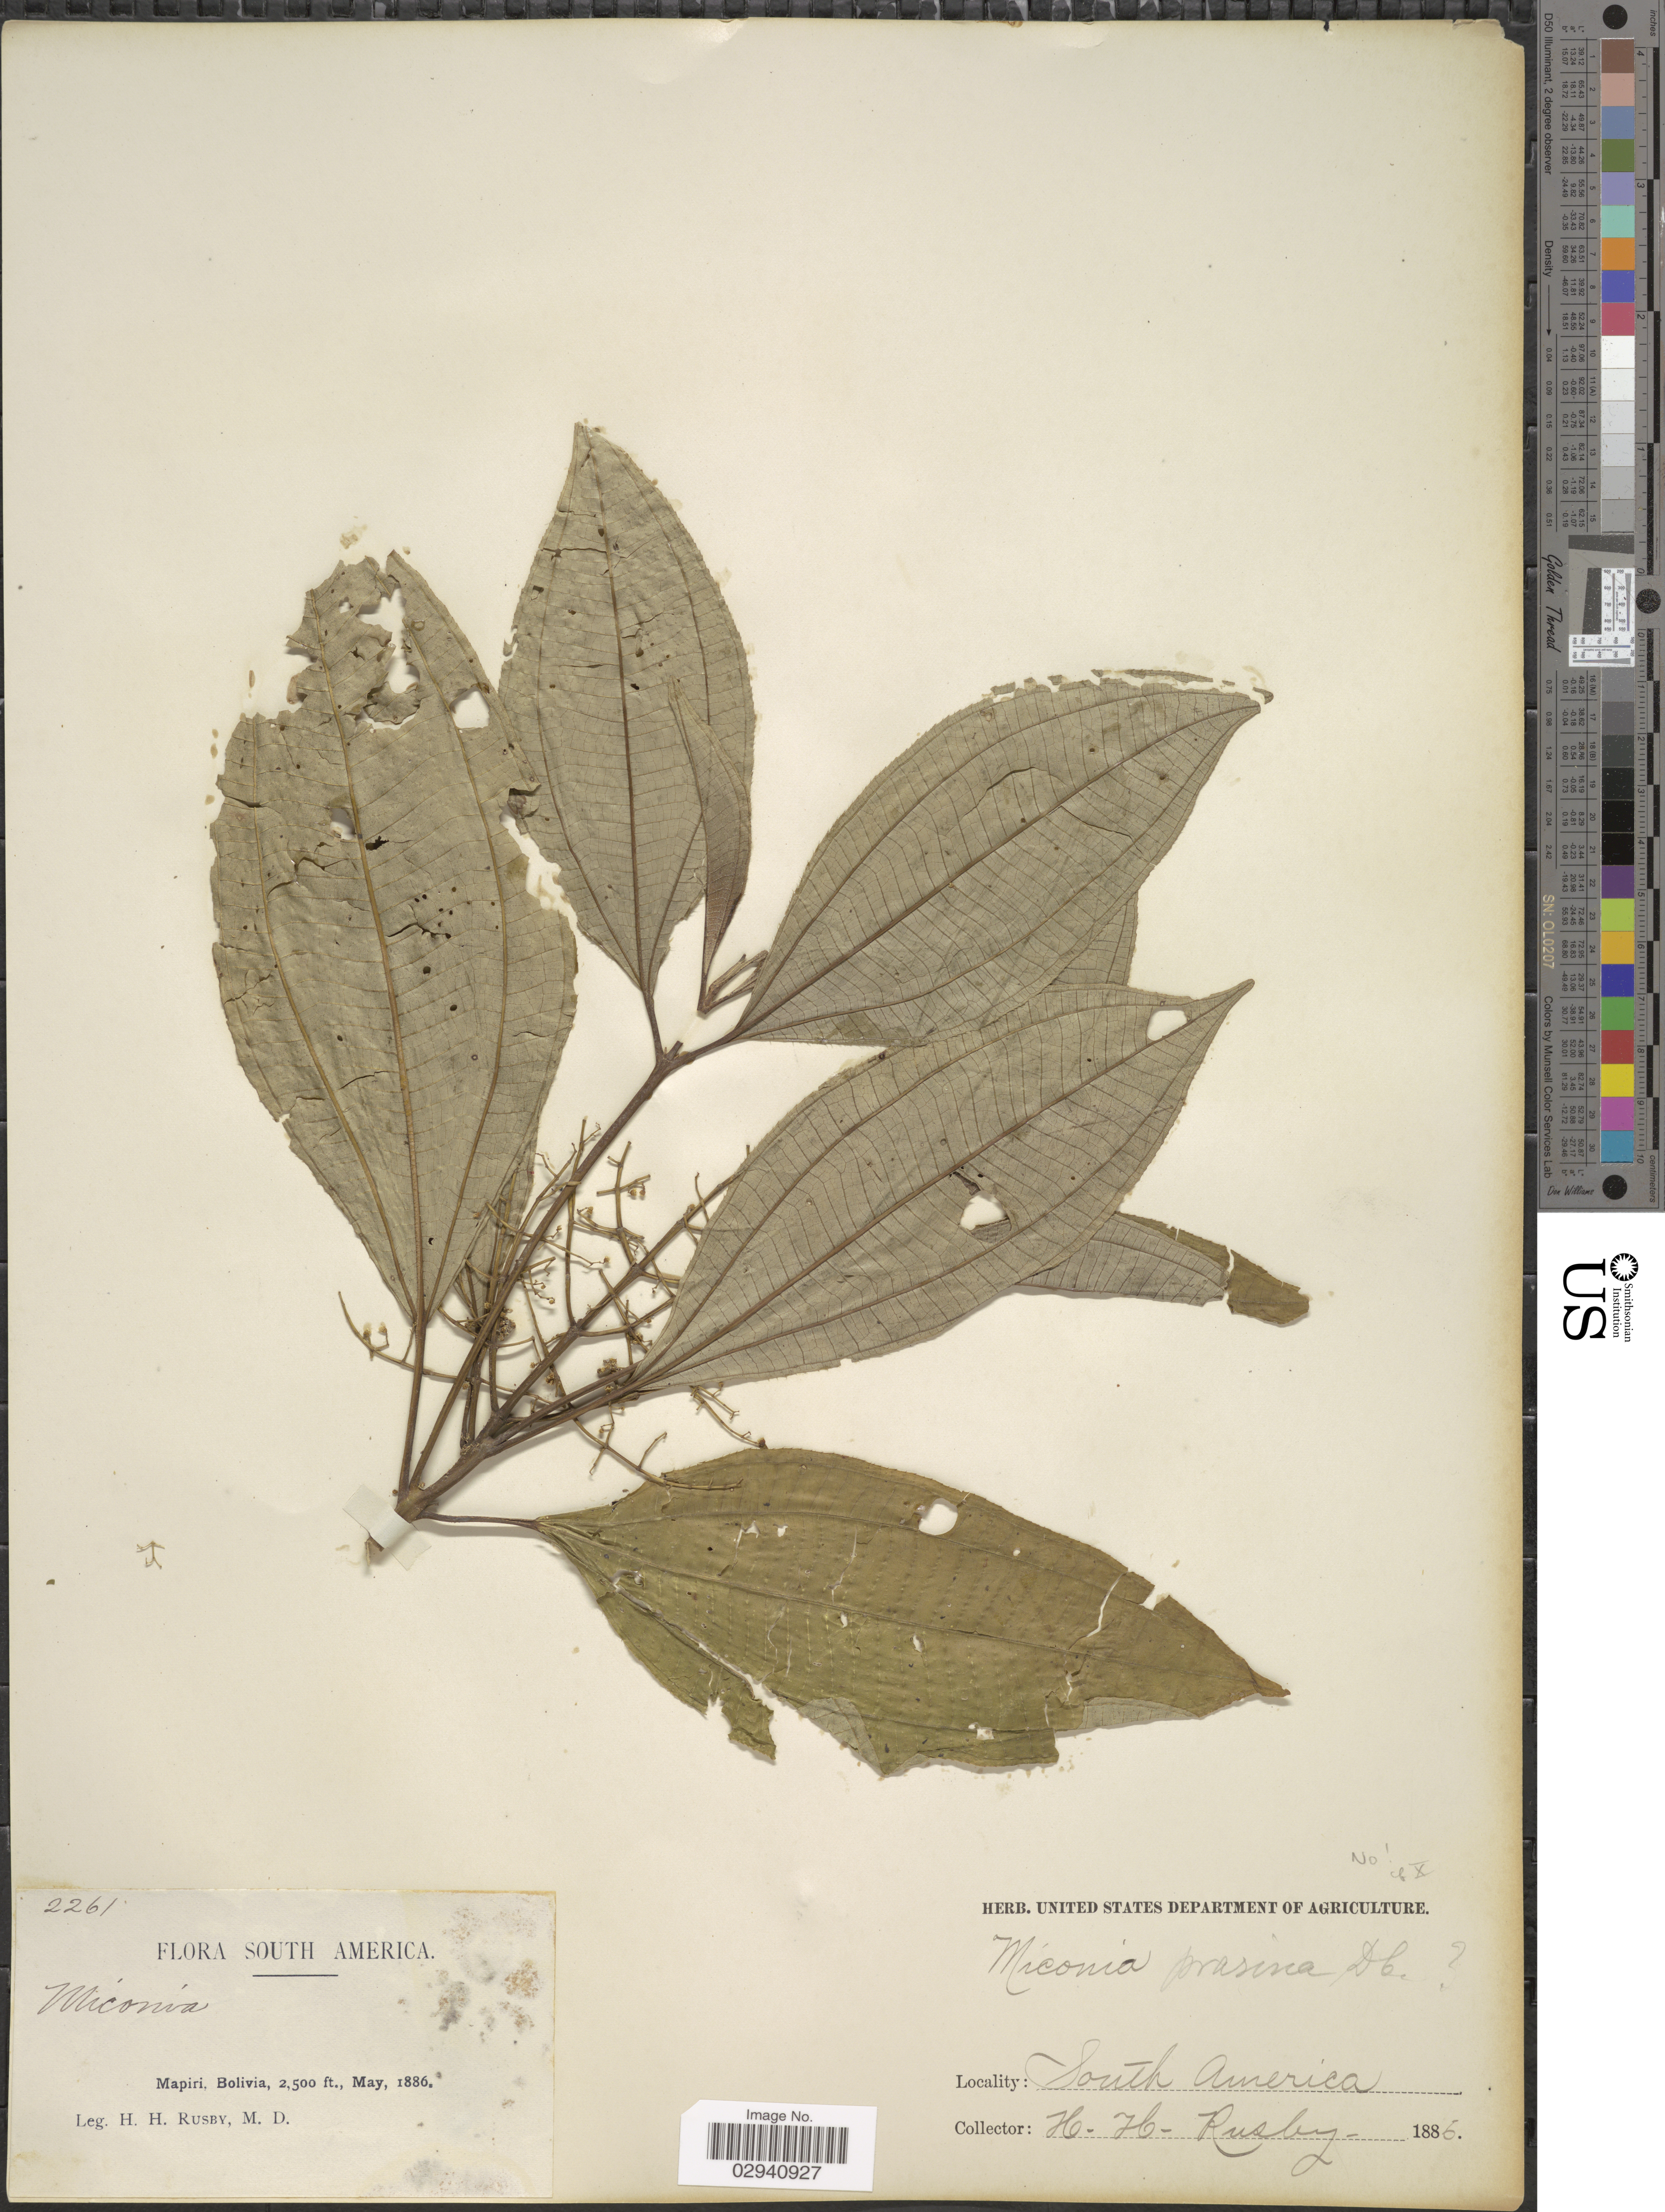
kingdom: Plantae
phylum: Tracheophyta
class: Magnoliopsida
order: Myrtales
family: Melastomataceae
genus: Miconia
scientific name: Miconia micrantha Pittier, nom. illeg.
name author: Pittier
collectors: H. H. Rusby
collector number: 2261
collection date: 1886-05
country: Bolivia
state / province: La Páz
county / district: Larecaja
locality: Mapiri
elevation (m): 762